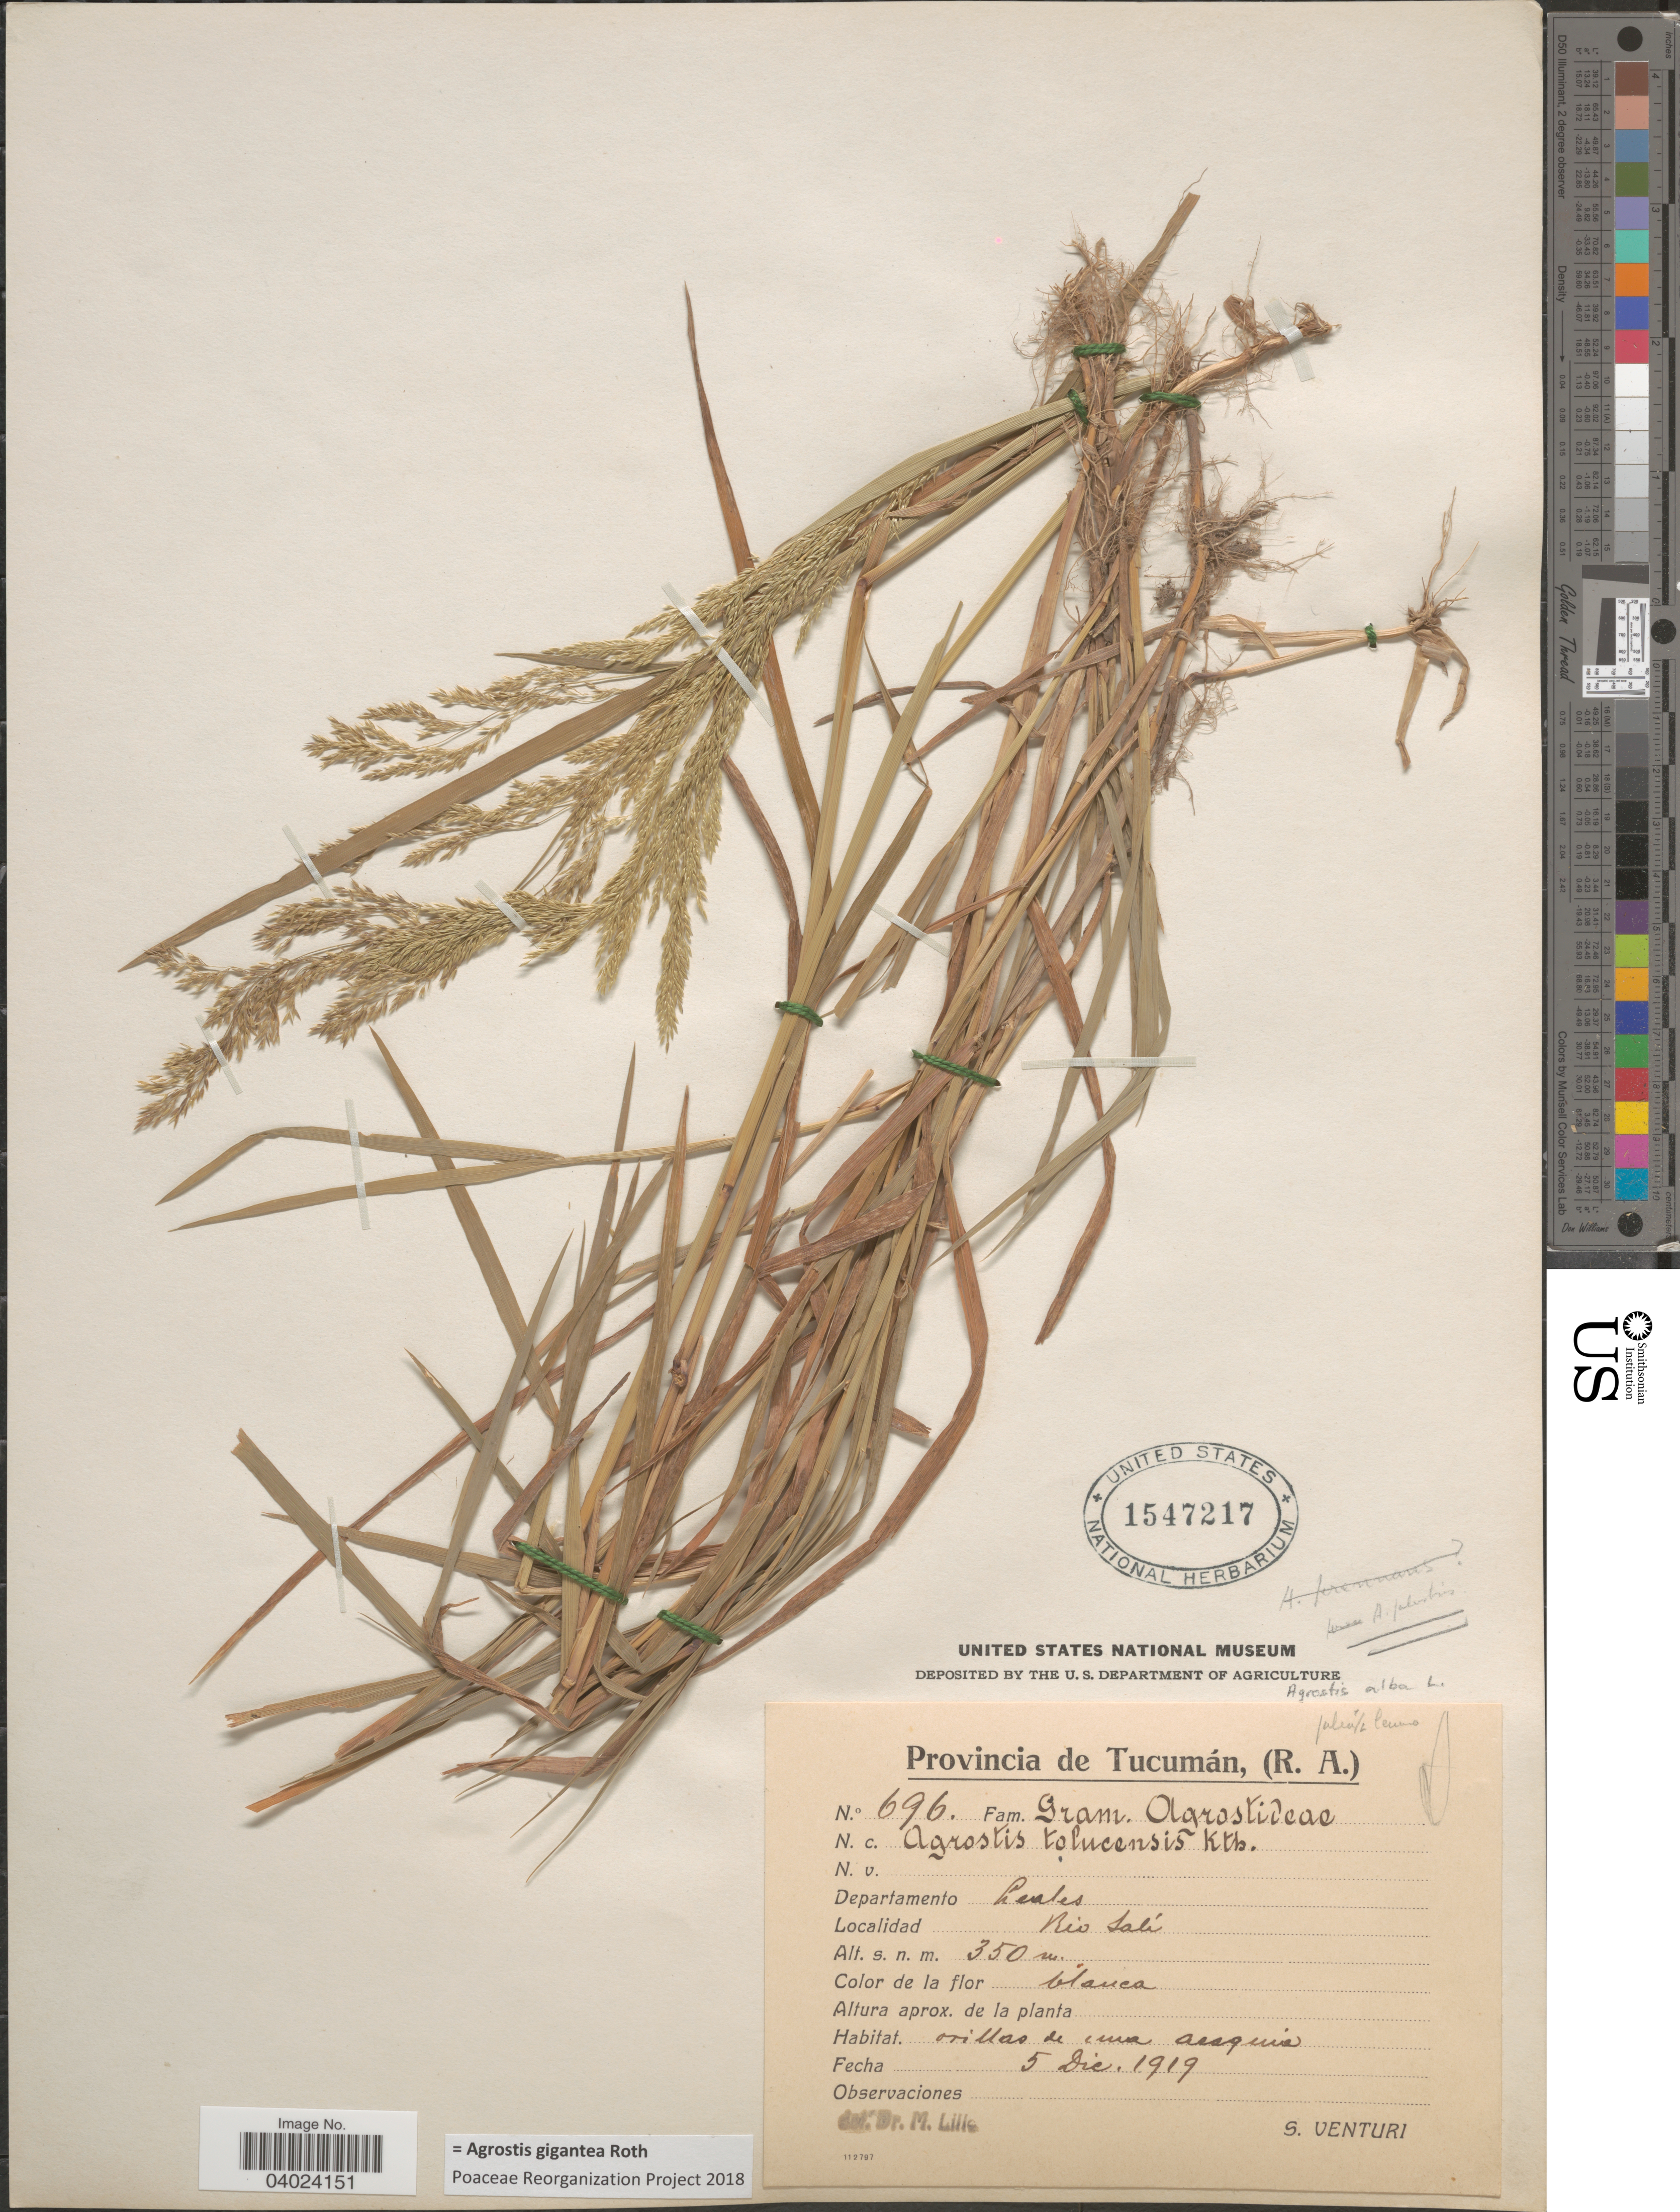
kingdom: Plantae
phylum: Tracheophyta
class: Liliopsida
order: Poales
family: Poaceae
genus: Agrostis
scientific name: Agrostis gigantea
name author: Roth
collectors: S. Venturi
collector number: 696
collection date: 1919-12-05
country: Argentina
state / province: Tucuman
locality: Departamento Leales. Rio Salí.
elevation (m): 350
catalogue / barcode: US 1547217